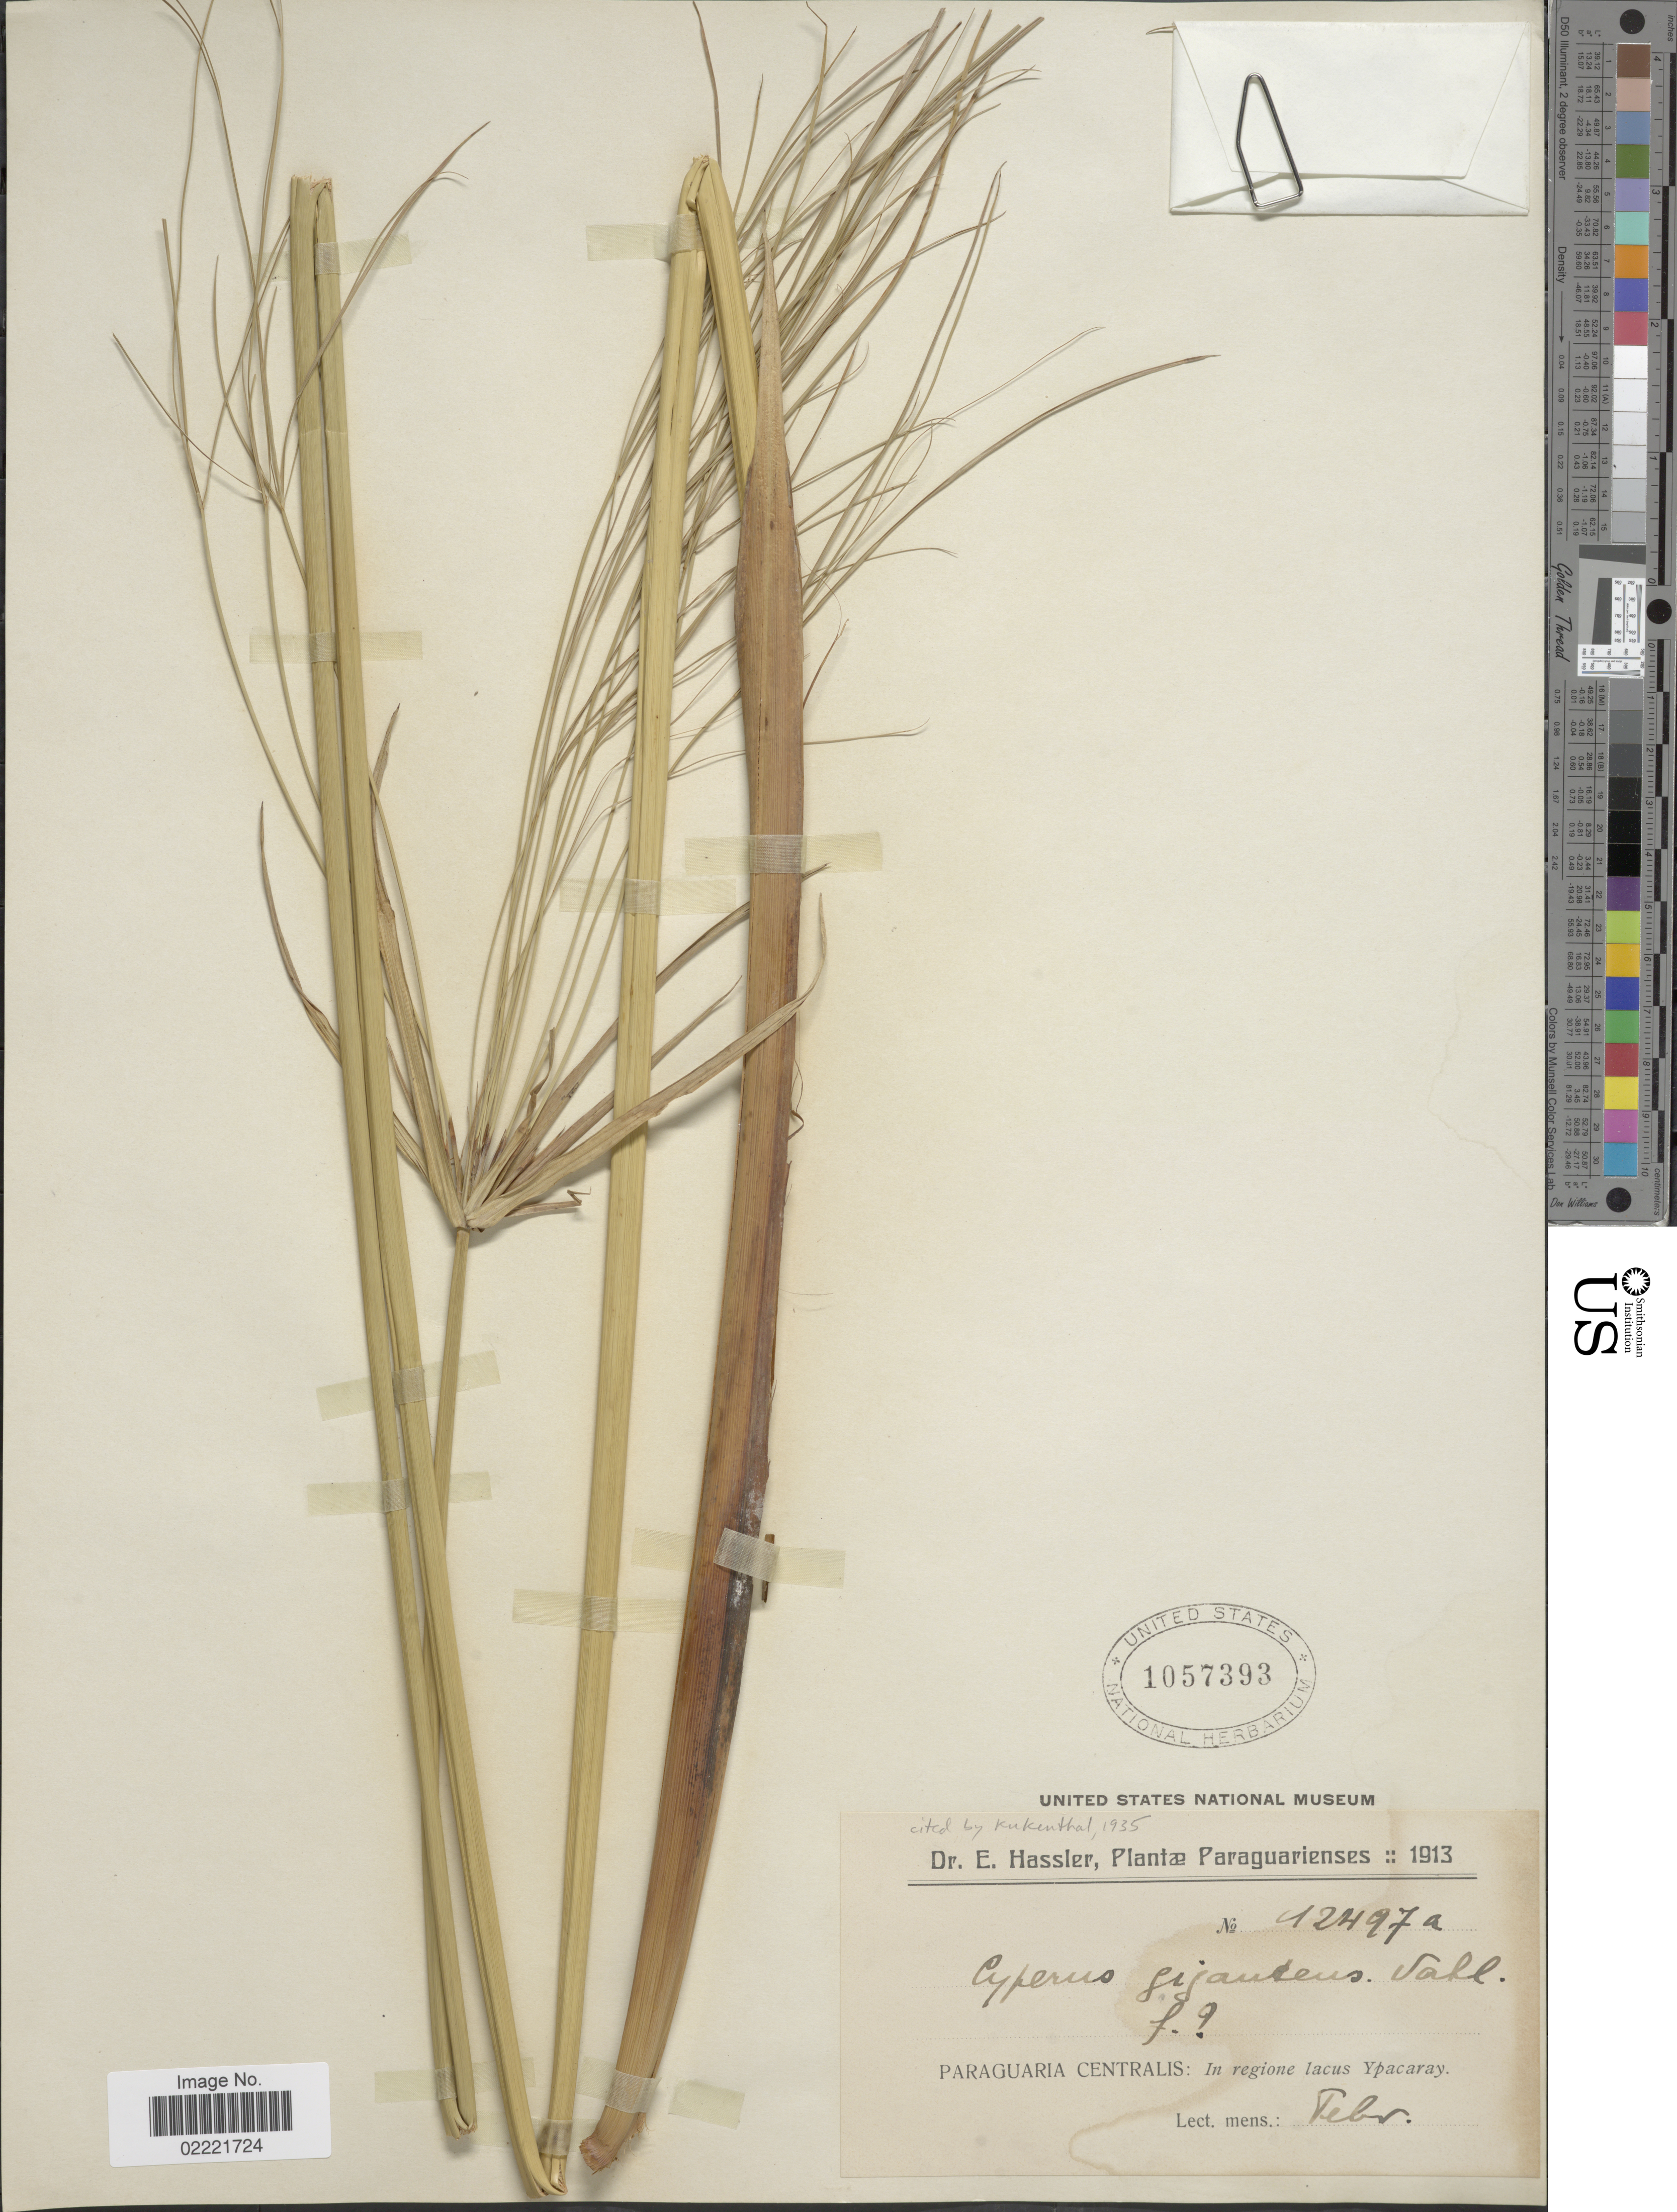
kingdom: Plantae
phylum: Tracheophyta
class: Liliopsida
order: Poales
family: Cyperaceae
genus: Cyperus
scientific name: Cyperus giganteus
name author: Vahl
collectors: E. Hassler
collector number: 42479a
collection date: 1913-02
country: Paraguay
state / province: Paraguari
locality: Paraguaria centralis: Ypacaray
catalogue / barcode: US 1057393